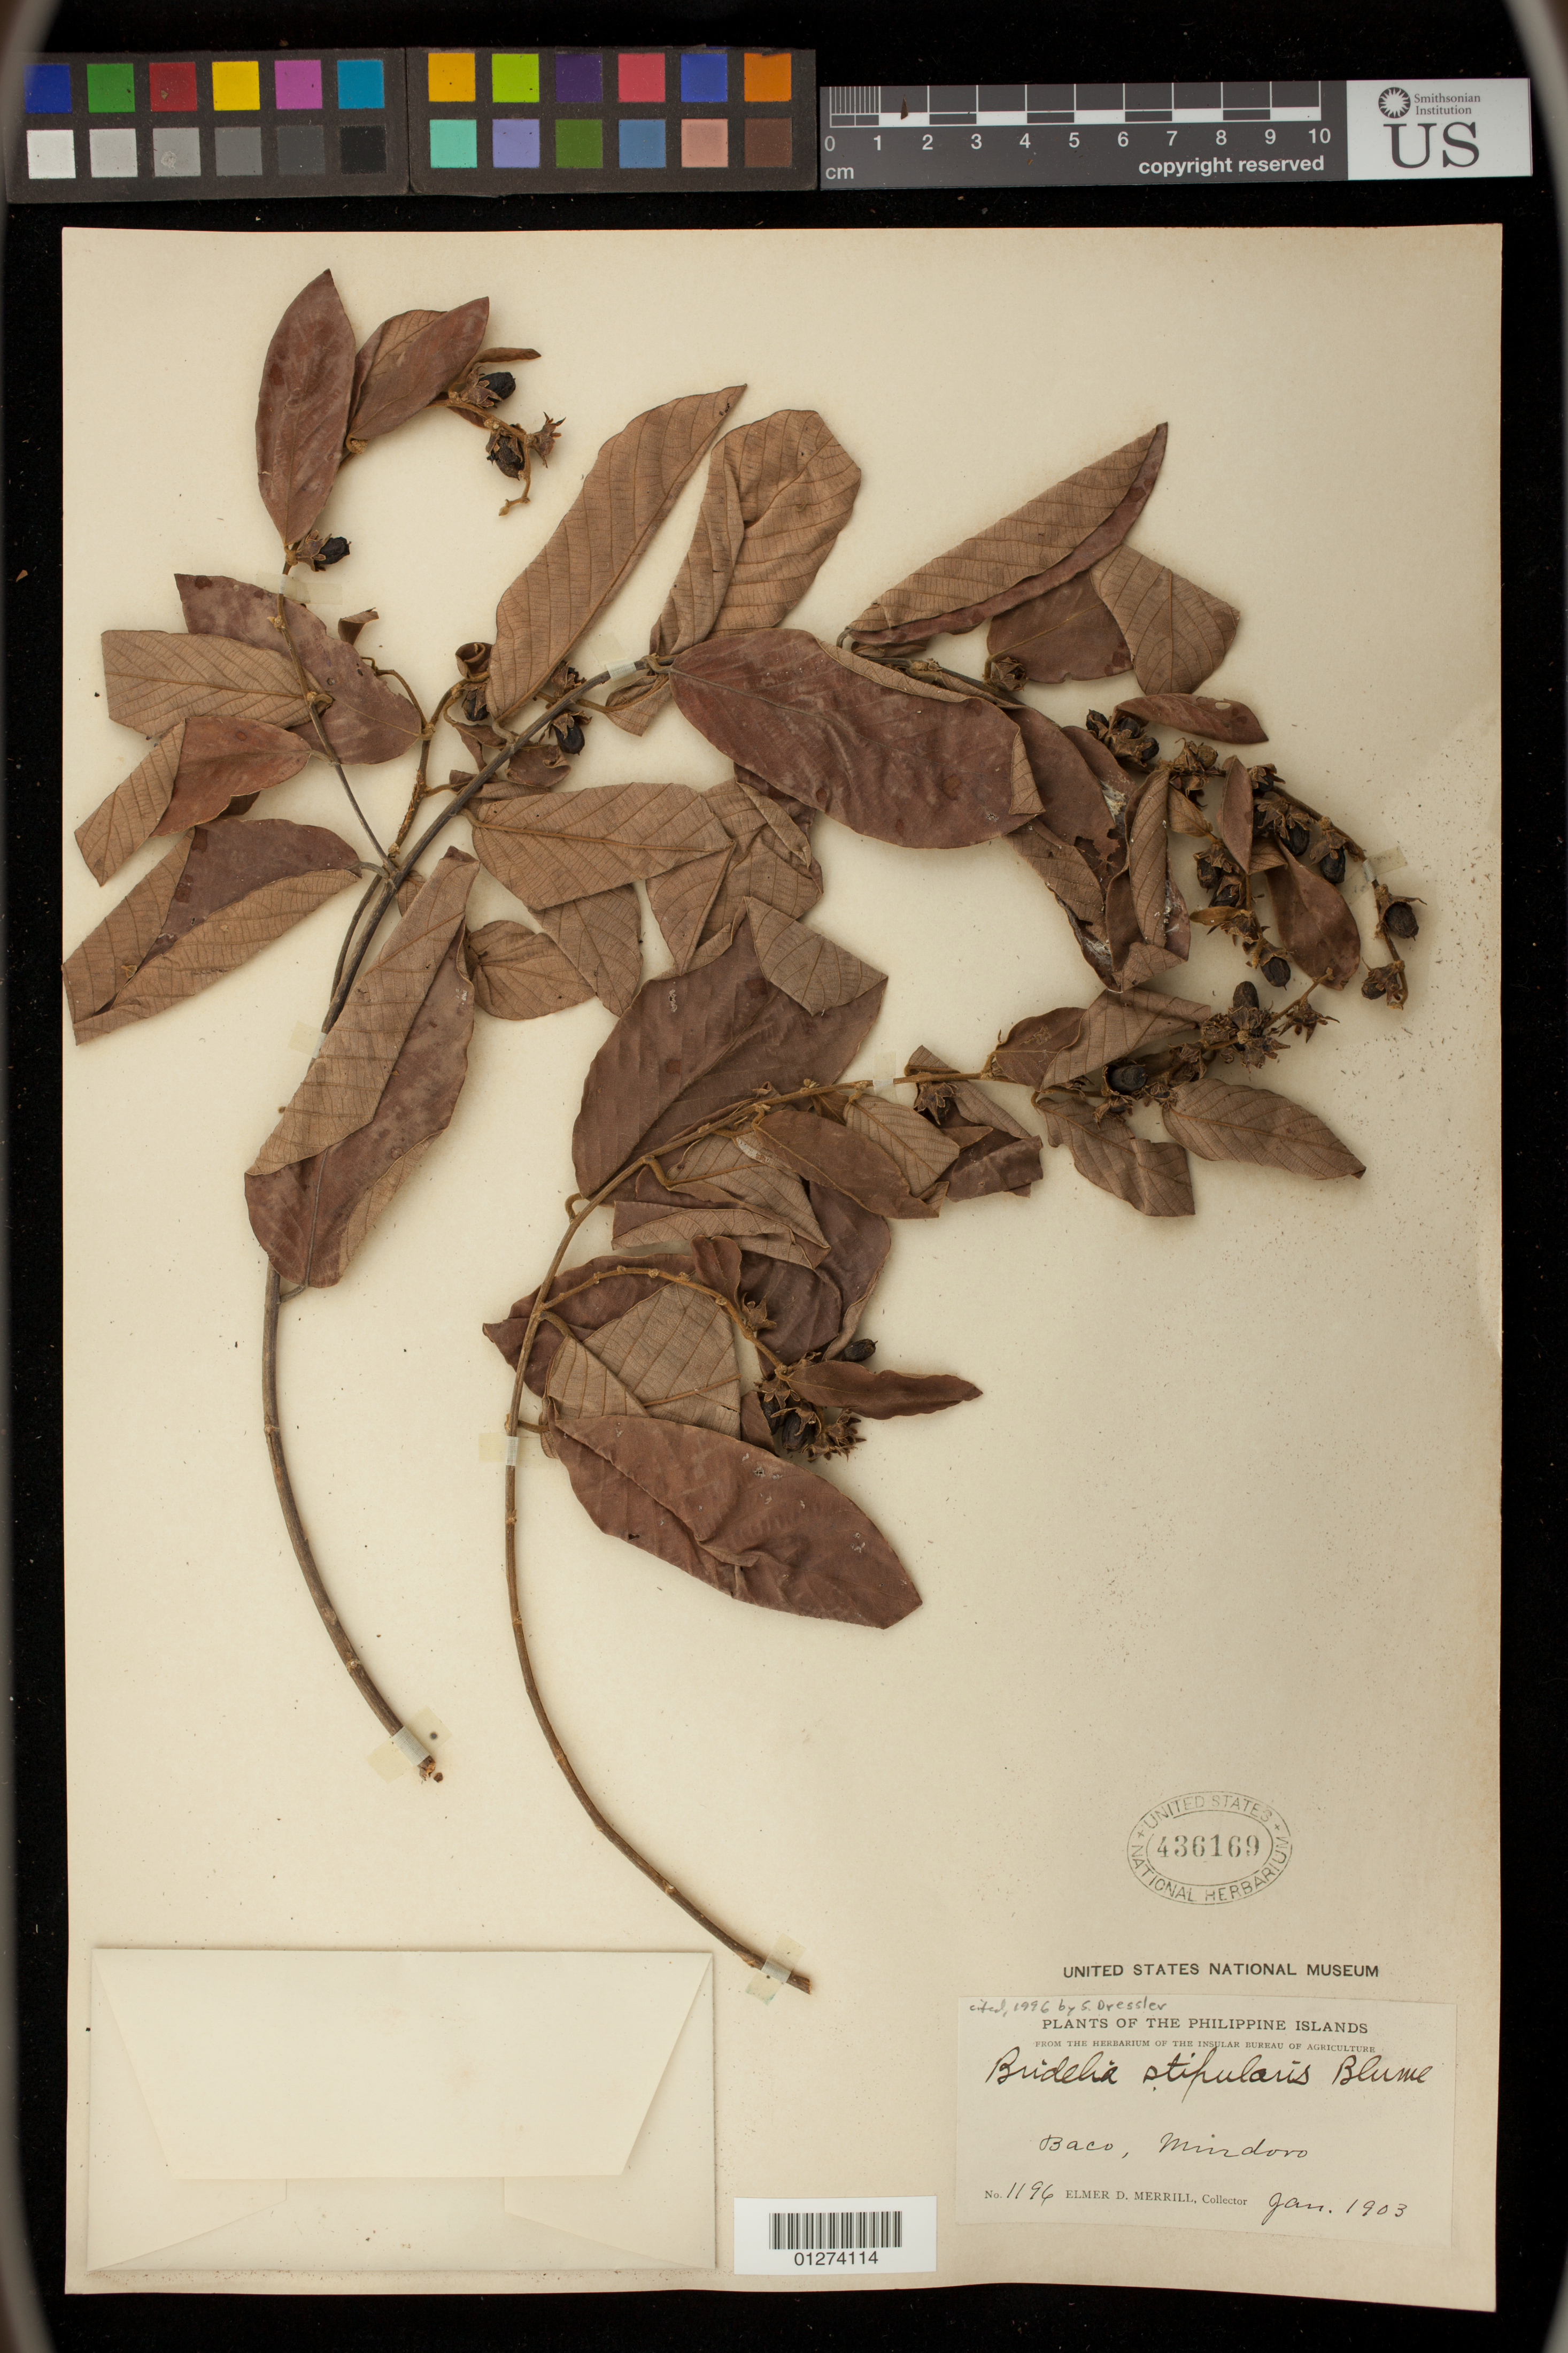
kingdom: Plantae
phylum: Tracheophyta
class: Magnoliopsida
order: Malpighiales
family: Phyllanthaceae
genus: Bridelia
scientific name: Bridelia stipularis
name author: (L.) Blume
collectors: E. D. Merrill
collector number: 1196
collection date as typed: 1903-01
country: Philippines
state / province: Mimaropa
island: Mindoro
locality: Baco, Mindoro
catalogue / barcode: US 436169